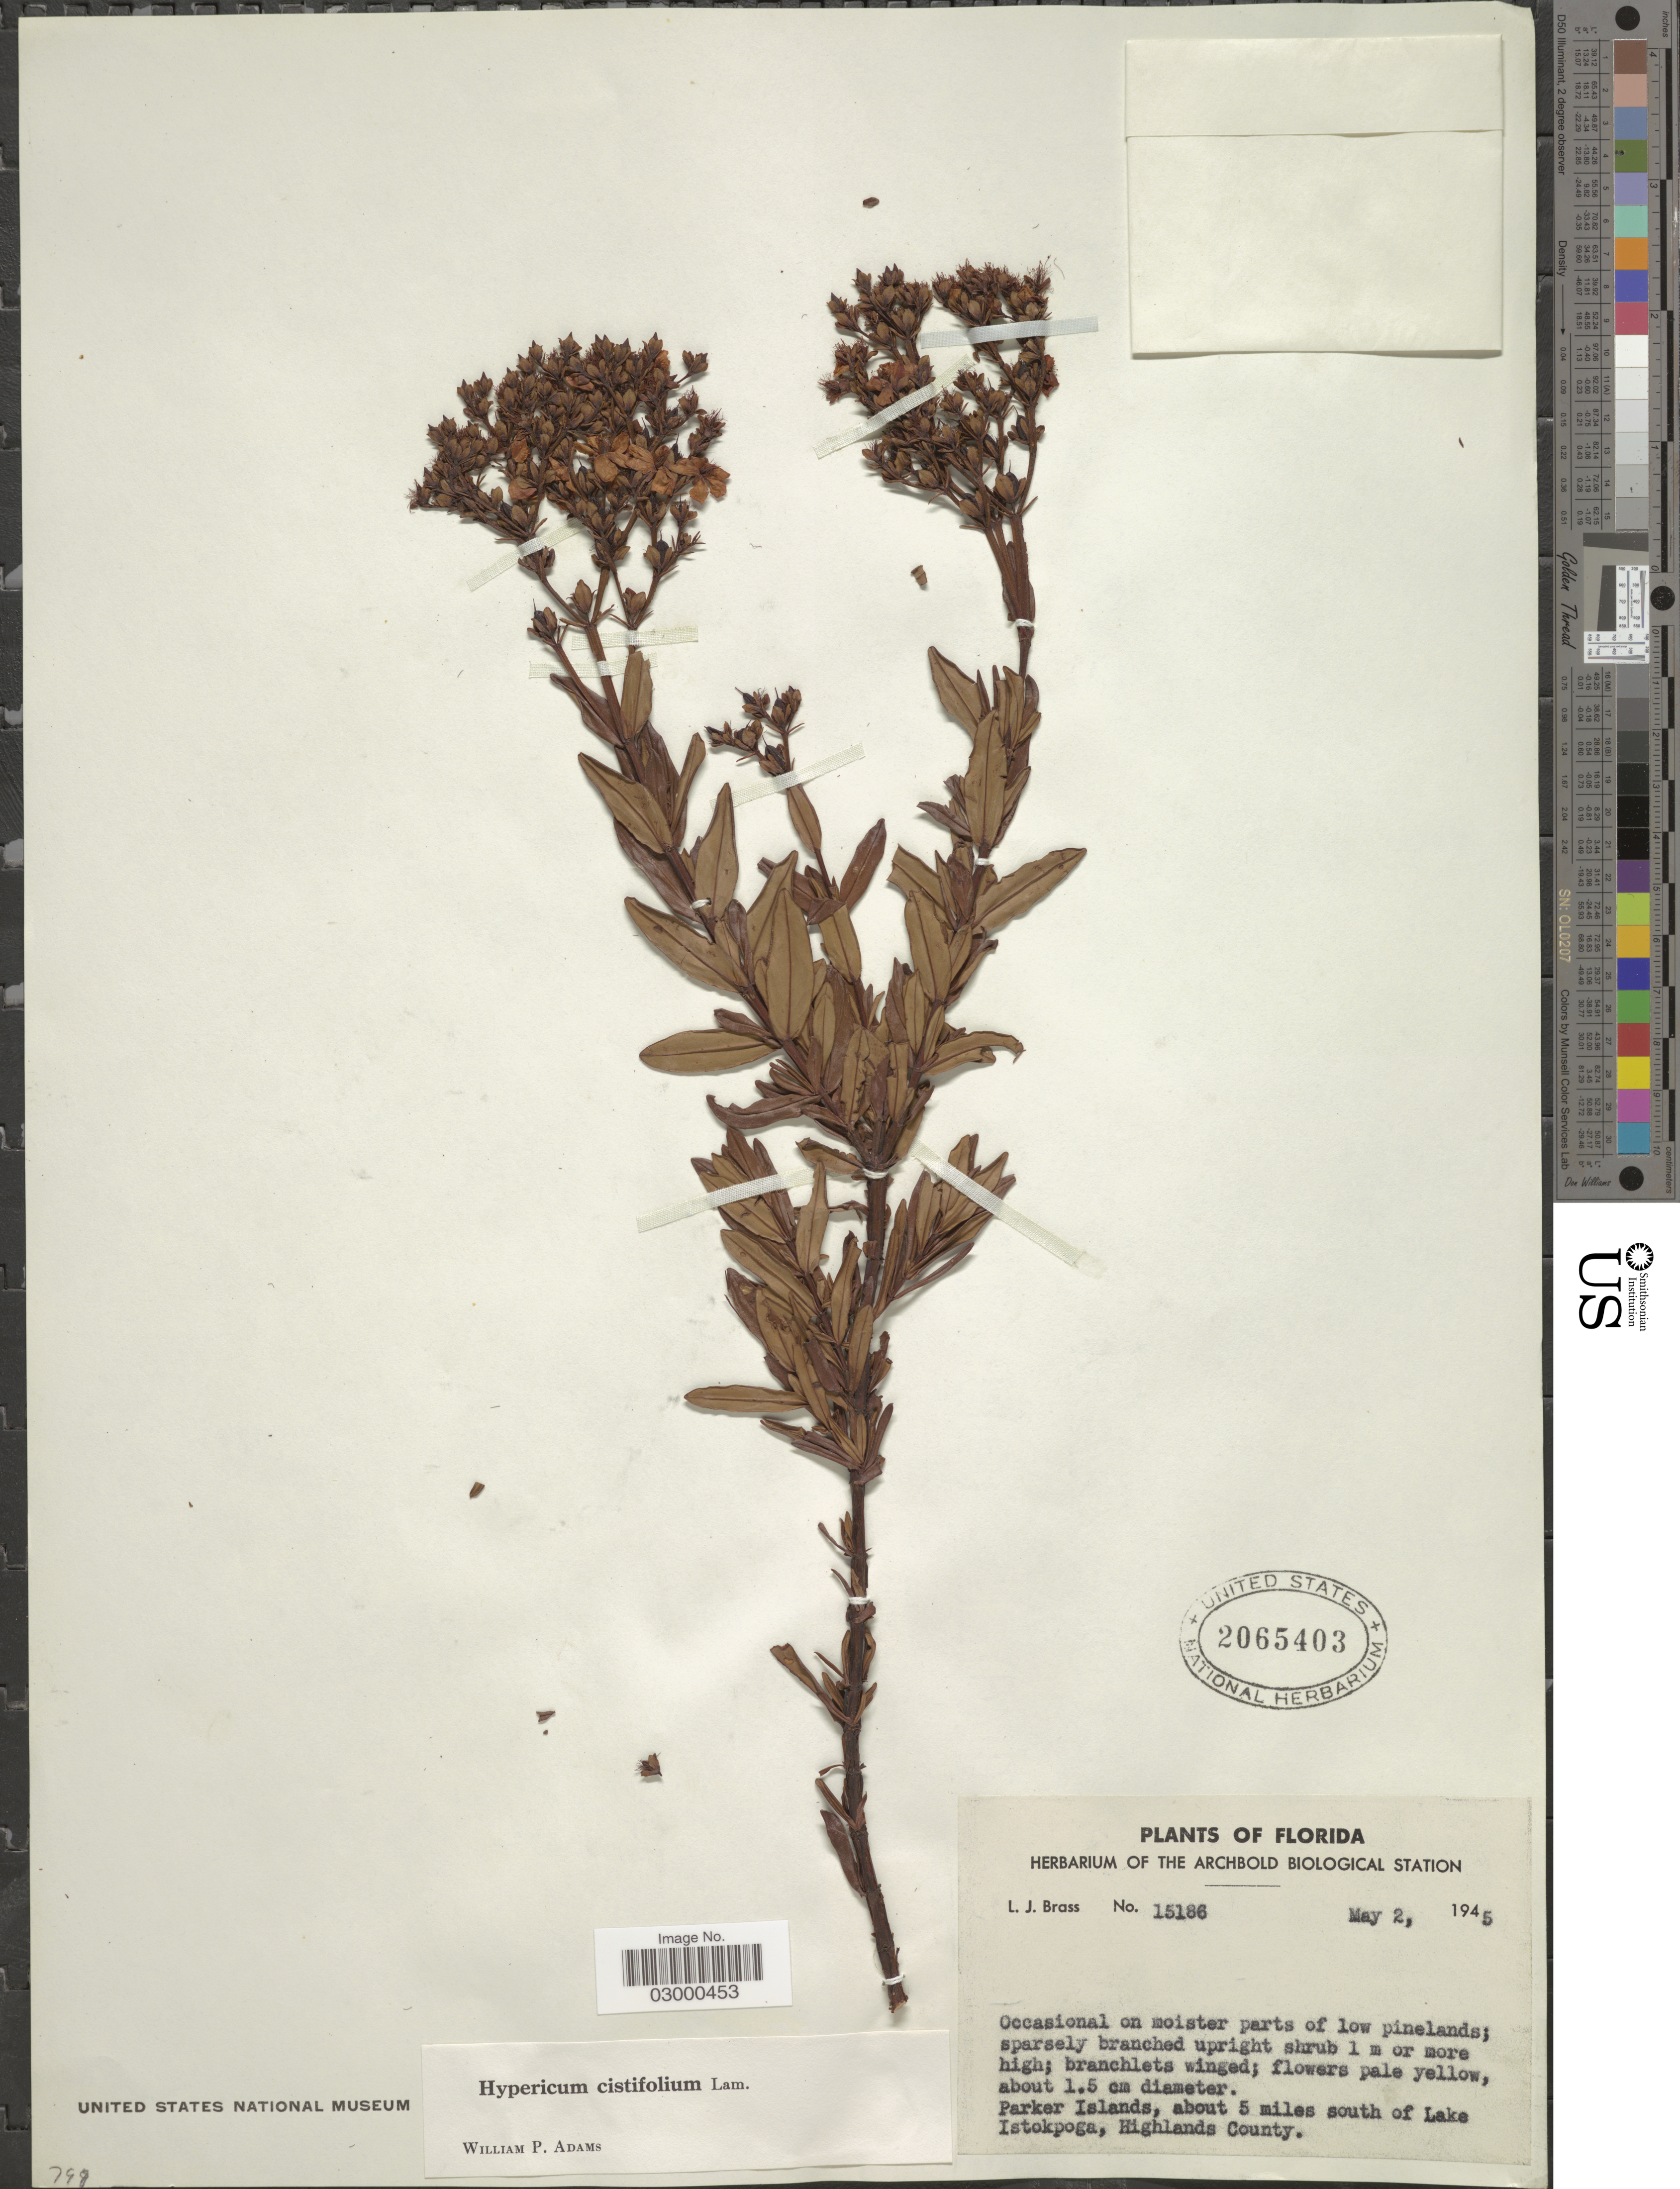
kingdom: Plantae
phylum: Tracheophyta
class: Magnoliopsida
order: Malpighiales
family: Hypericaceae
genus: Hypericum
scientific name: Hypericum cistifolium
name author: Lam.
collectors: L. J. Brass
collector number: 15186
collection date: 1945-05-02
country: United States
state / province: Florida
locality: Parker Islands, about 5 miles south of Lake Istokpoga, Highlands County.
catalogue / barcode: US 2065403